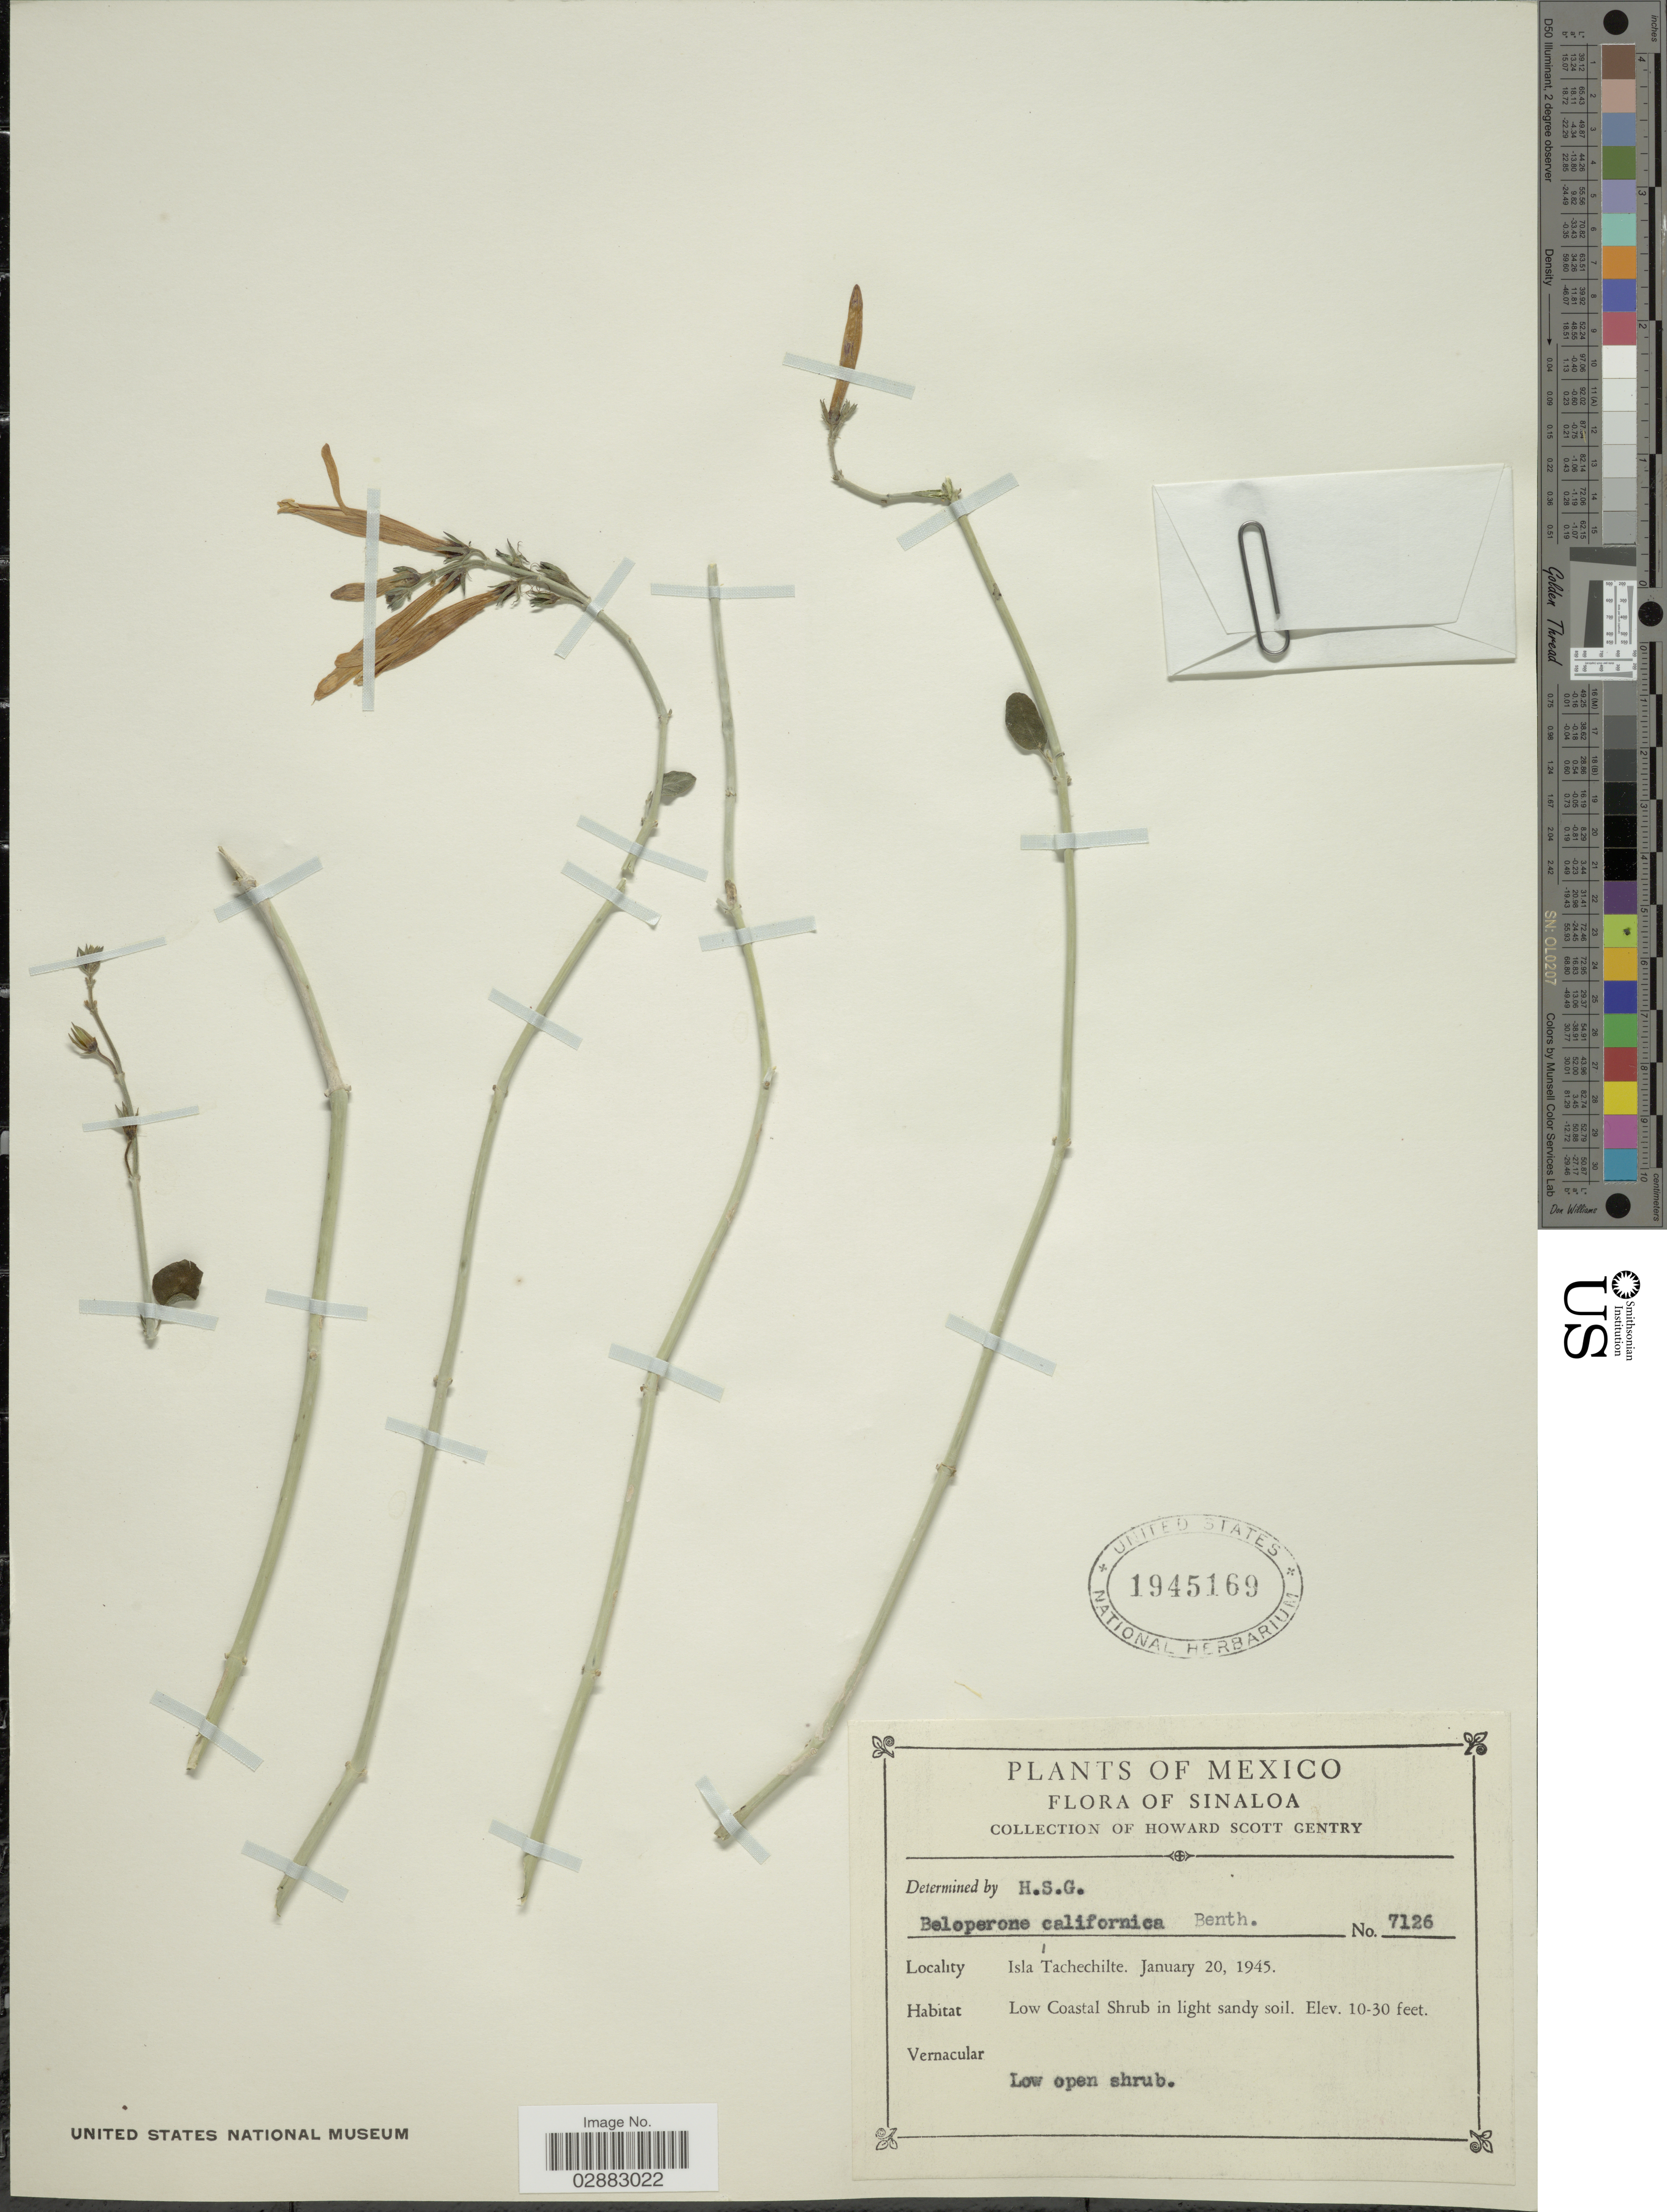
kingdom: Plantae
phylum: Tracheophyta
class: Magnoliopsida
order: Lamiales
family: Acanthaceae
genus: Beloperone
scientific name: Beloperone californica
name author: Benth.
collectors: H. S. Gentry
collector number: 7126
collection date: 1945-01-20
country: Mexico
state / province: Sinaloa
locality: Isla Tachechilte.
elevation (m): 3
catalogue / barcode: US 1945169